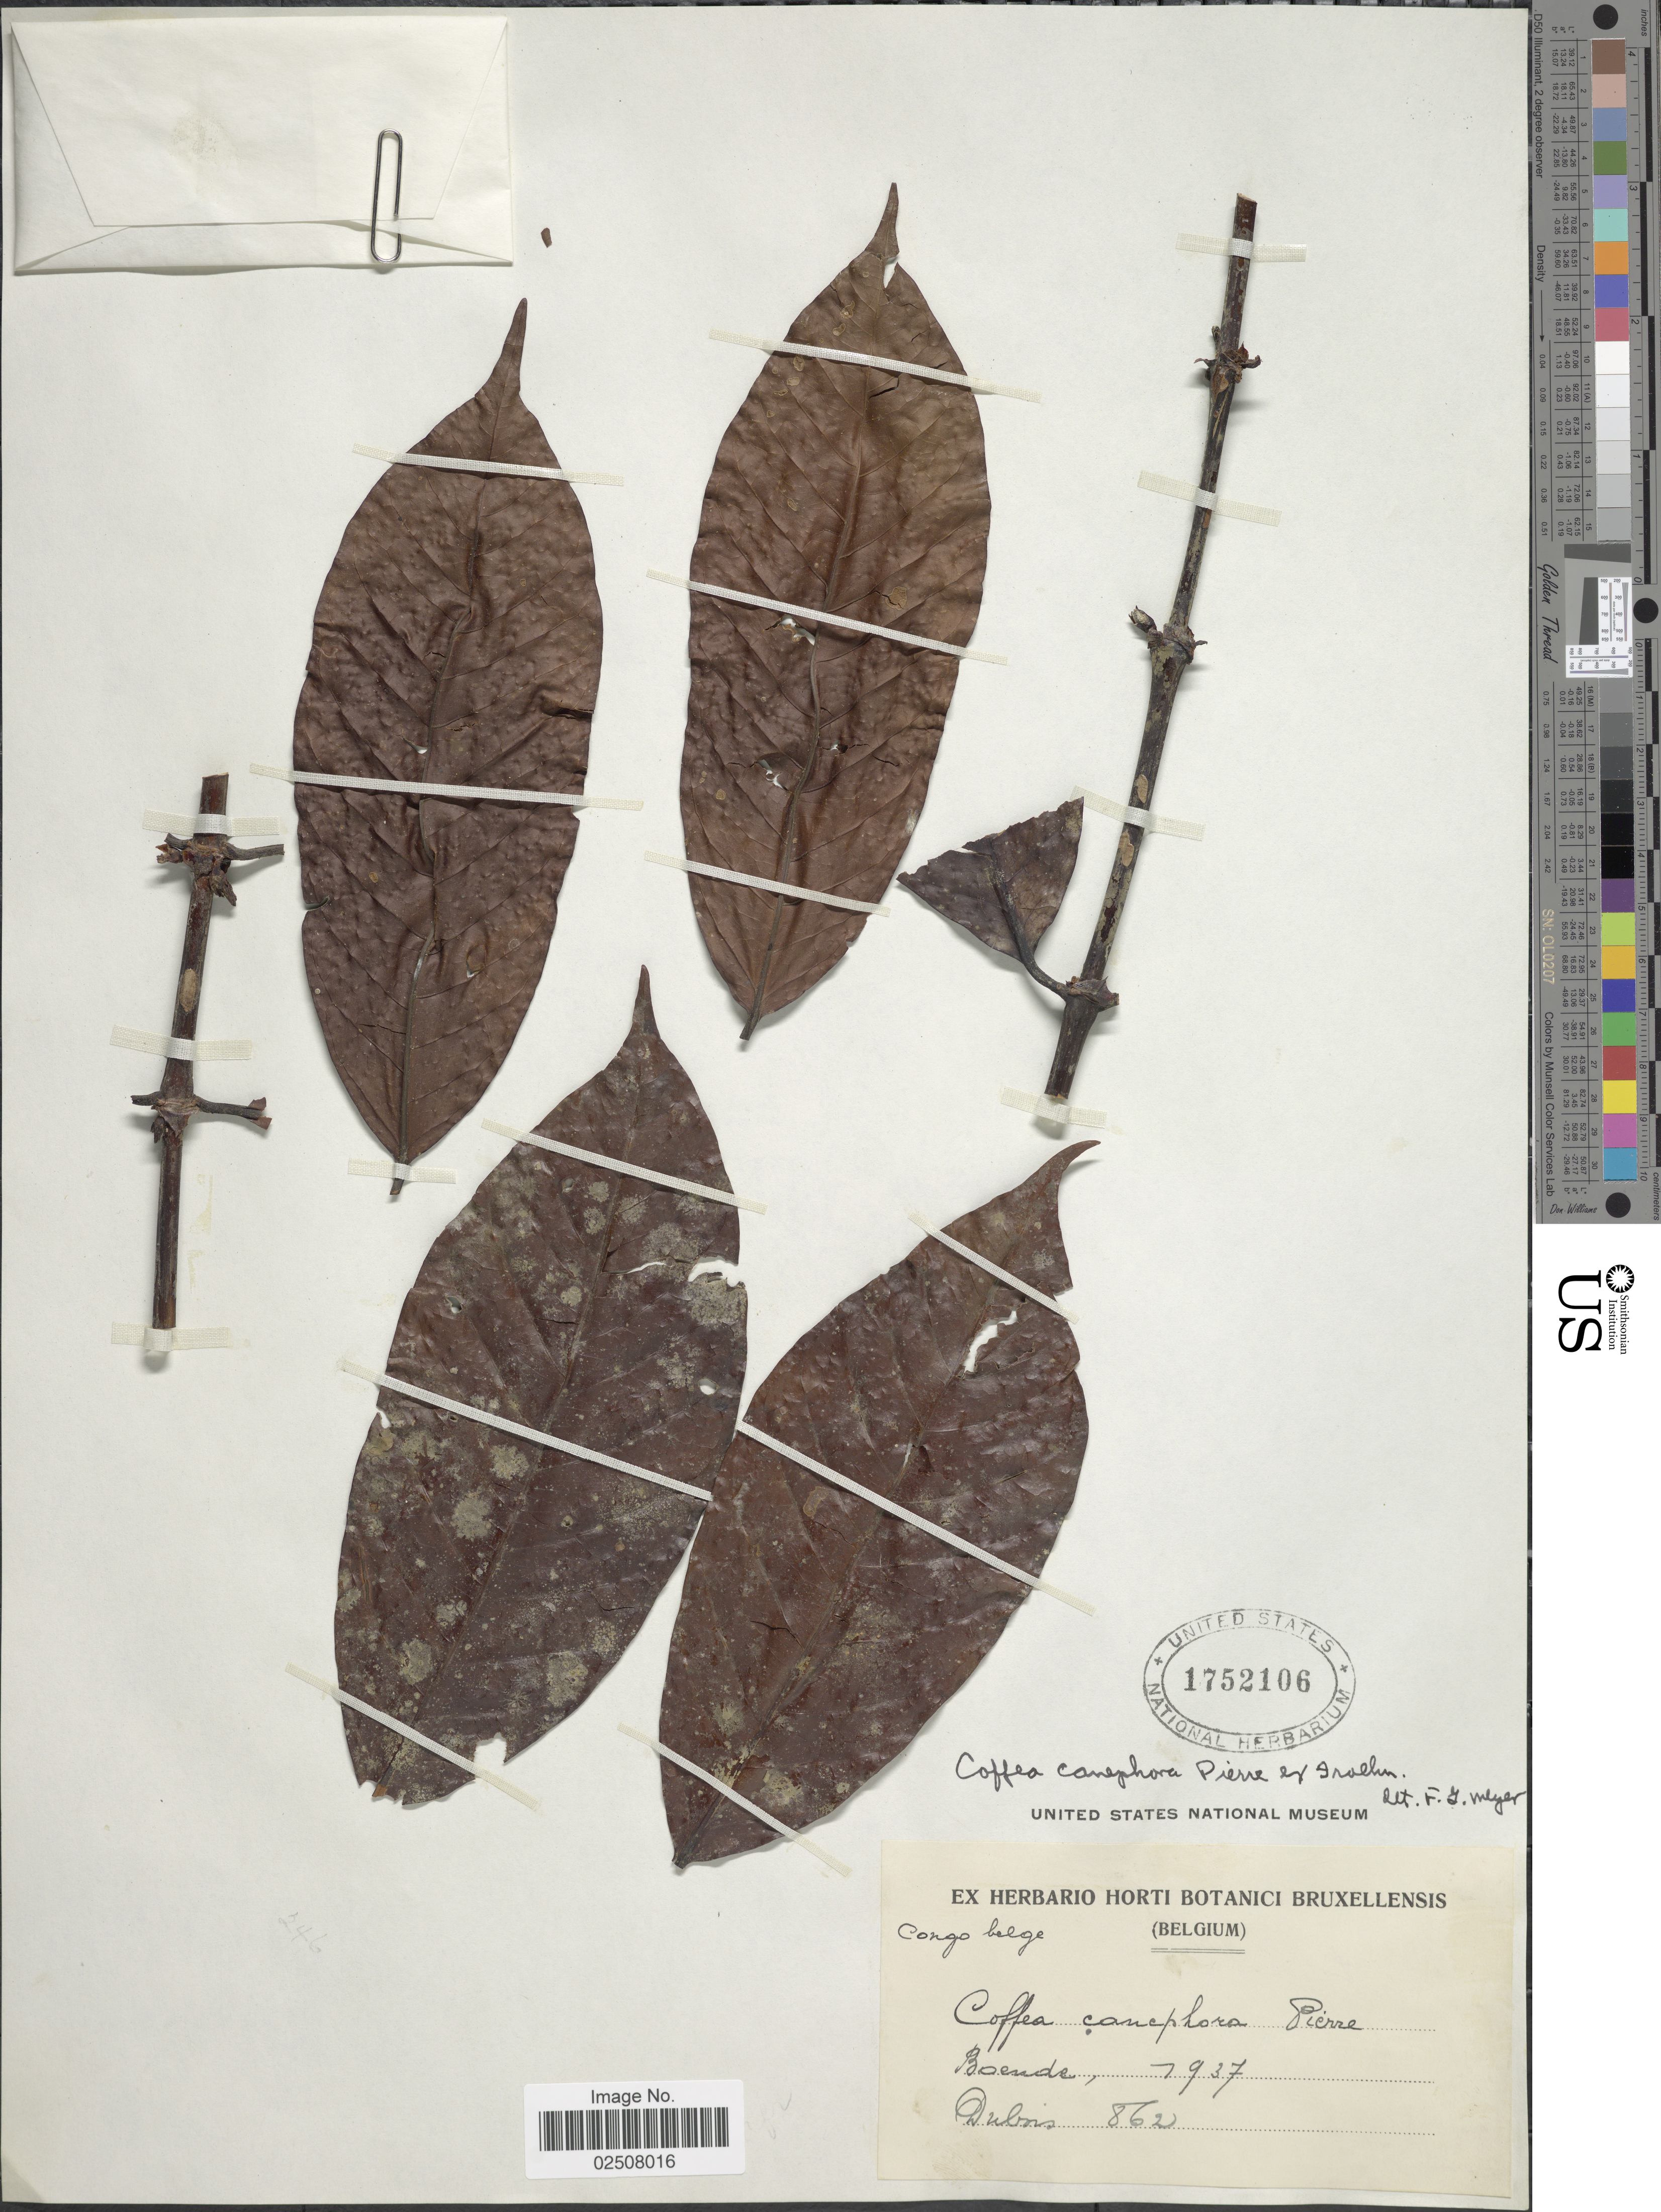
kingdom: Plantae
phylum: Tracheophyta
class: Magnoliopsida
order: Gentianales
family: Rubiaceae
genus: Coffea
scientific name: Coffea canephora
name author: Pierre ex A. Cunn.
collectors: -. Dubois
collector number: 862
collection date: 1937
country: Congo, Democratic Republic of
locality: Boends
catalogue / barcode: US 1752106